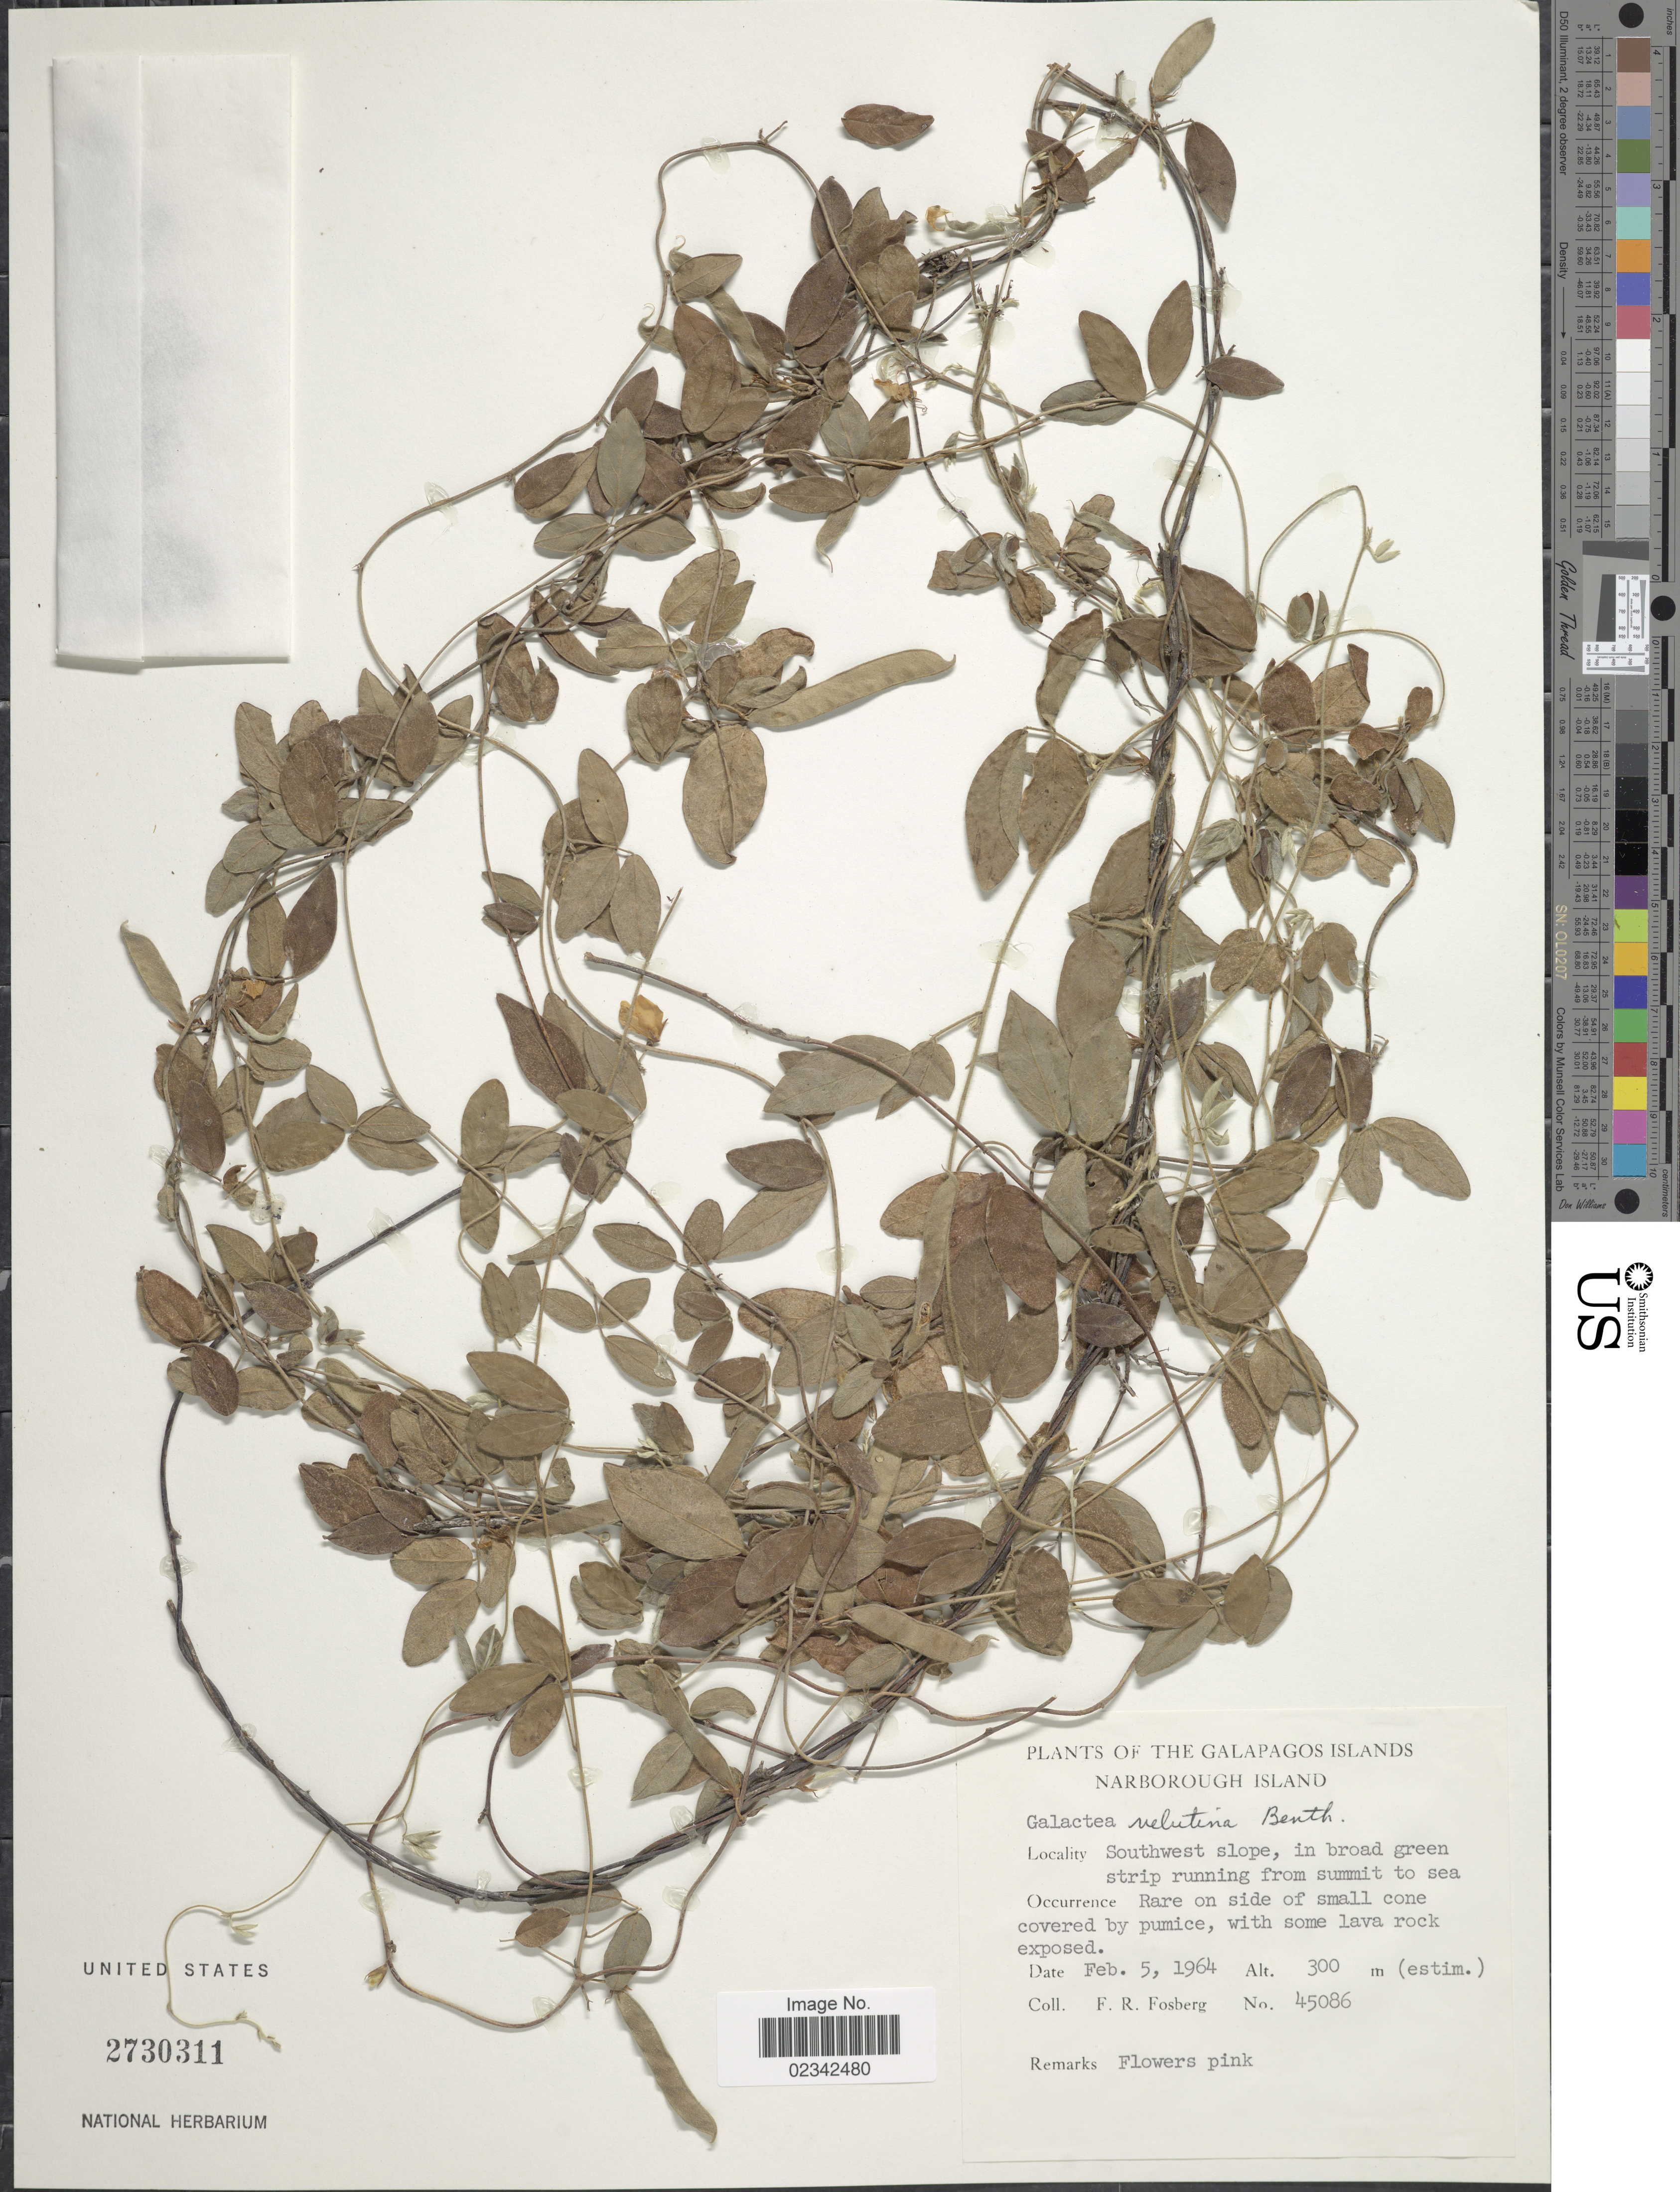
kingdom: Plantae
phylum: Tracheophyta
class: Magnoliopsida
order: Fabales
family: Fabaceae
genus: Galactia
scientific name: Galactia striata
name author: (Jacq.) Urb.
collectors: F. R. Fosberg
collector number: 45086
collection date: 1964-02-05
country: Ecuador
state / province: Colón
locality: Galapagos Islands, Narborough Island, southwest slope, in broad green strip running from summit to sea,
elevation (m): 300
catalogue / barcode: US 2730311